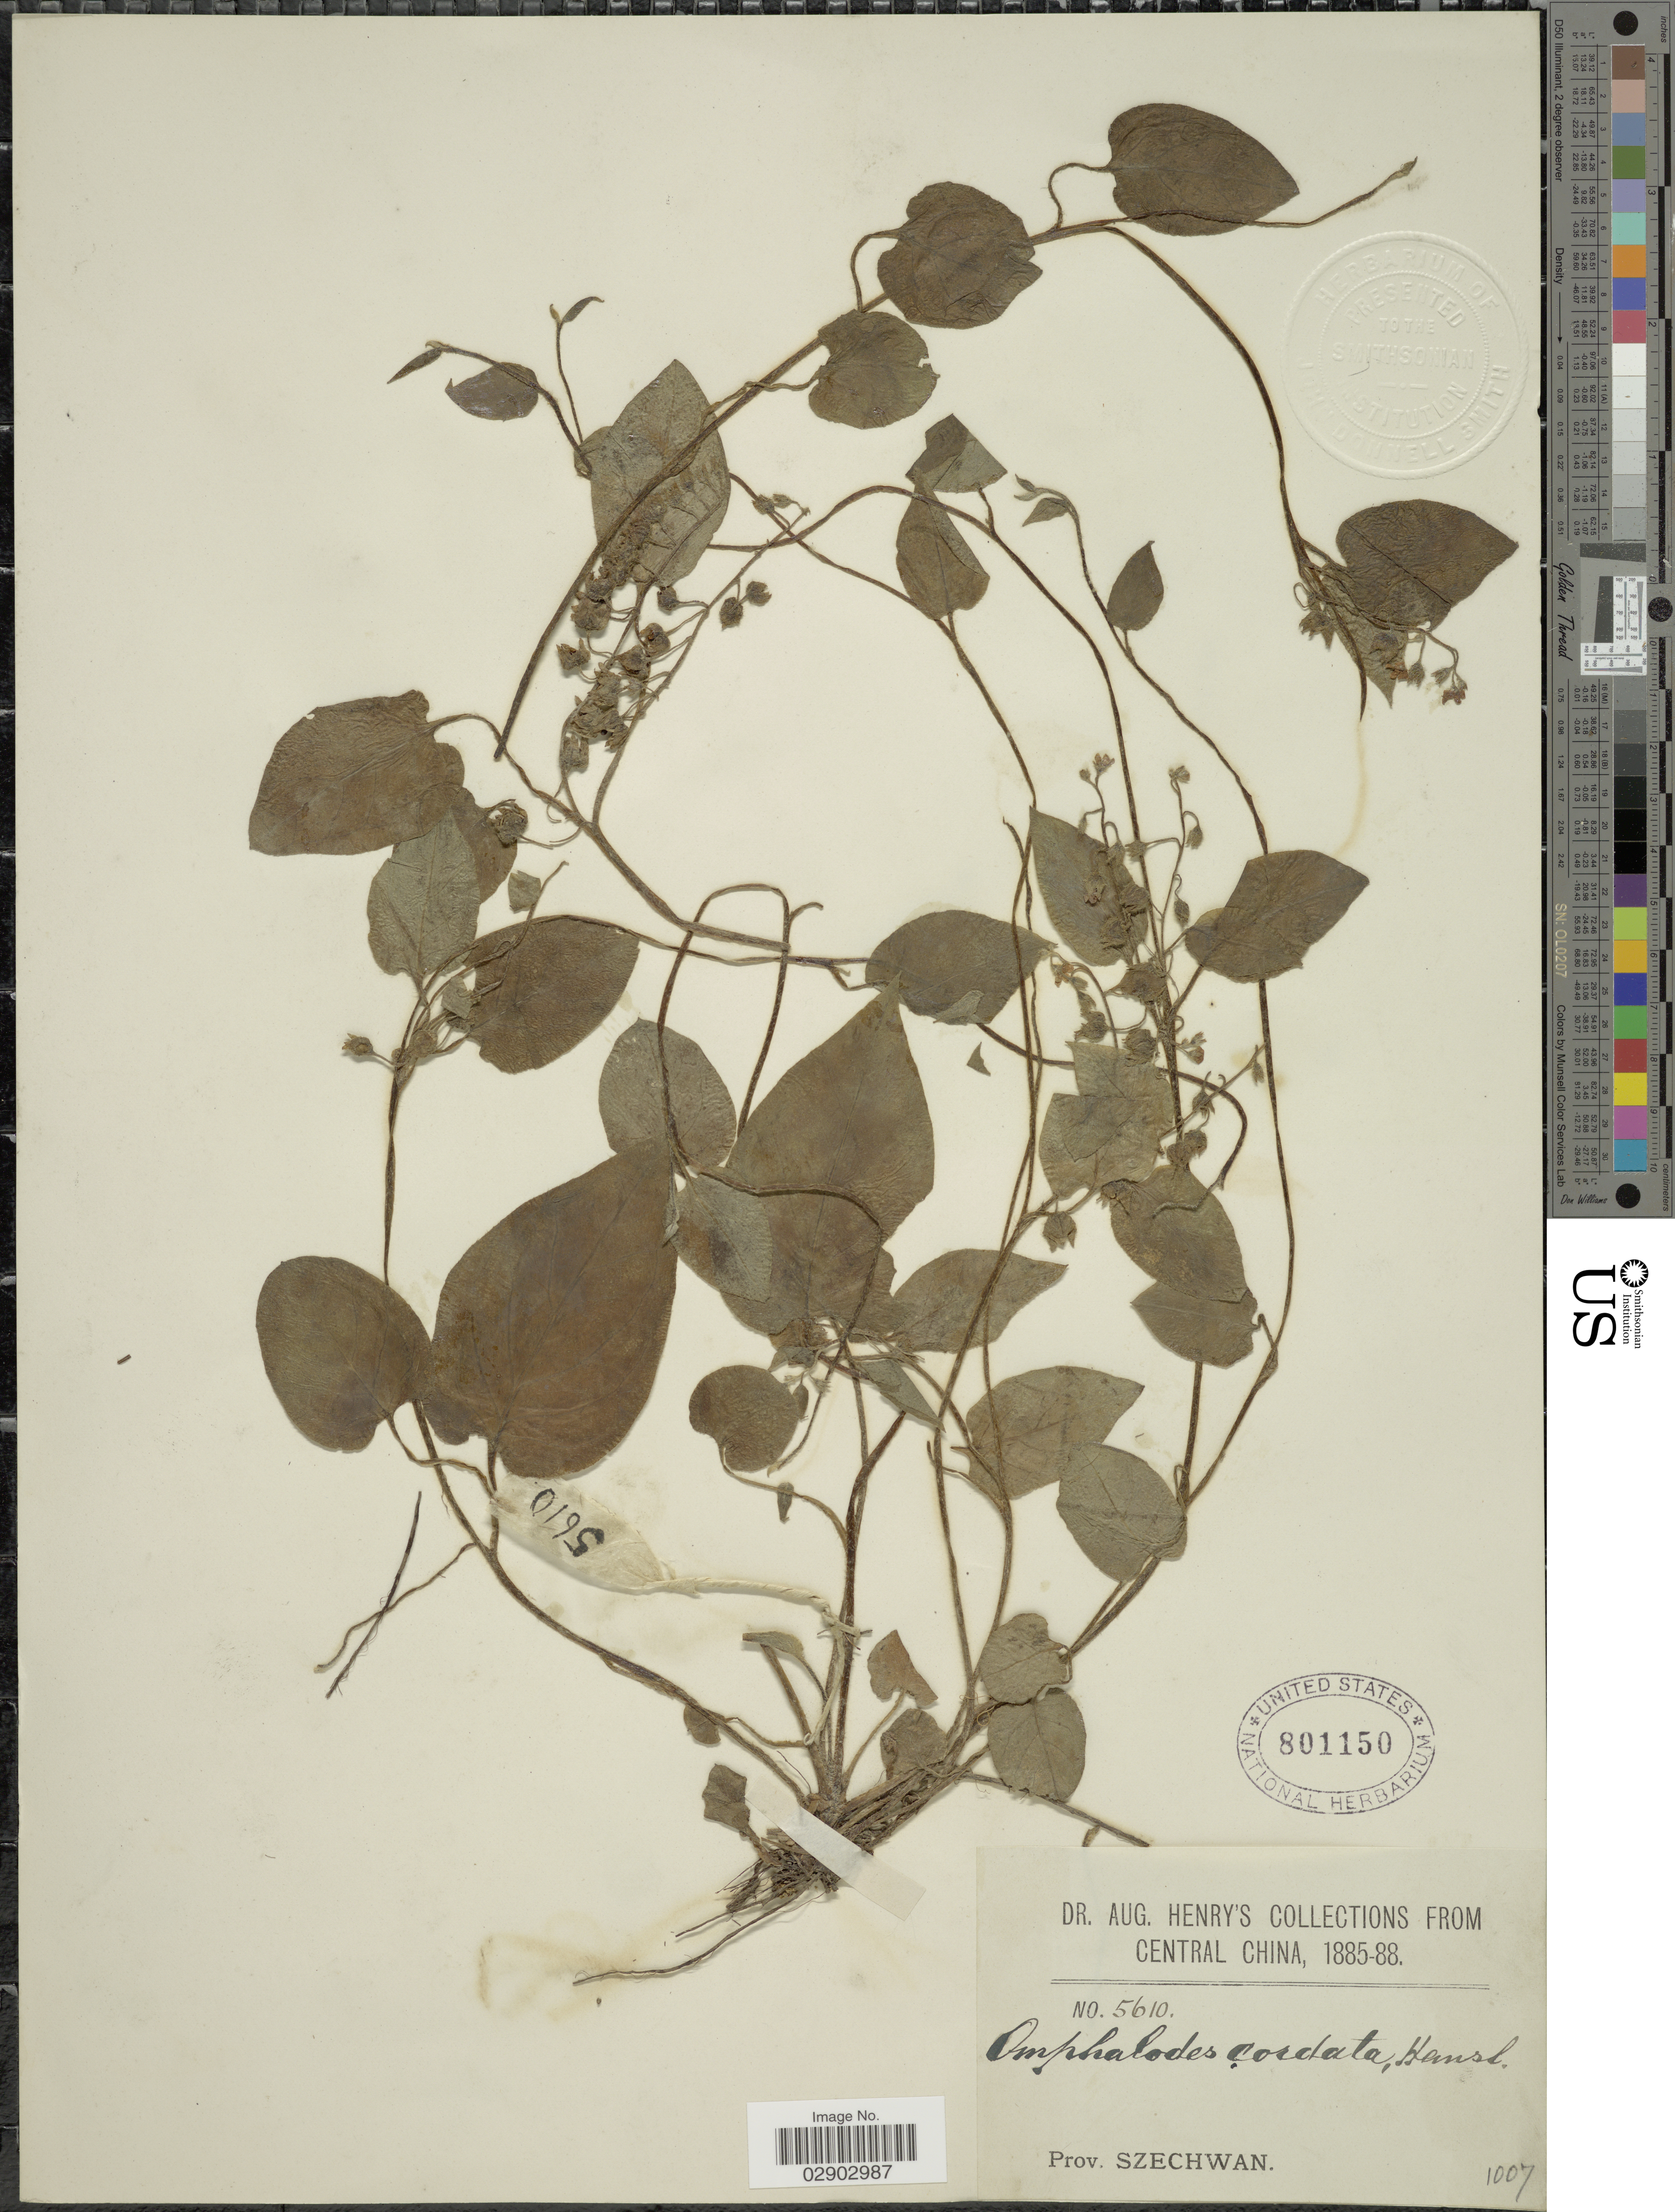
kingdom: Plantae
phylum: Tracheophyta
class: Magnoliopsida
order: Boraginales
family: Boraginaceae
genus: Omphalodes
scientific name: Omphalodes cordata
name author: Hemsl.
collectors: A. Henry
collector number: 5610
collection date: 1885/1888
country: China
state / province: Sichuan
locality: Central China. Prov. Szechwan.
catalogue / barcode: US 801150